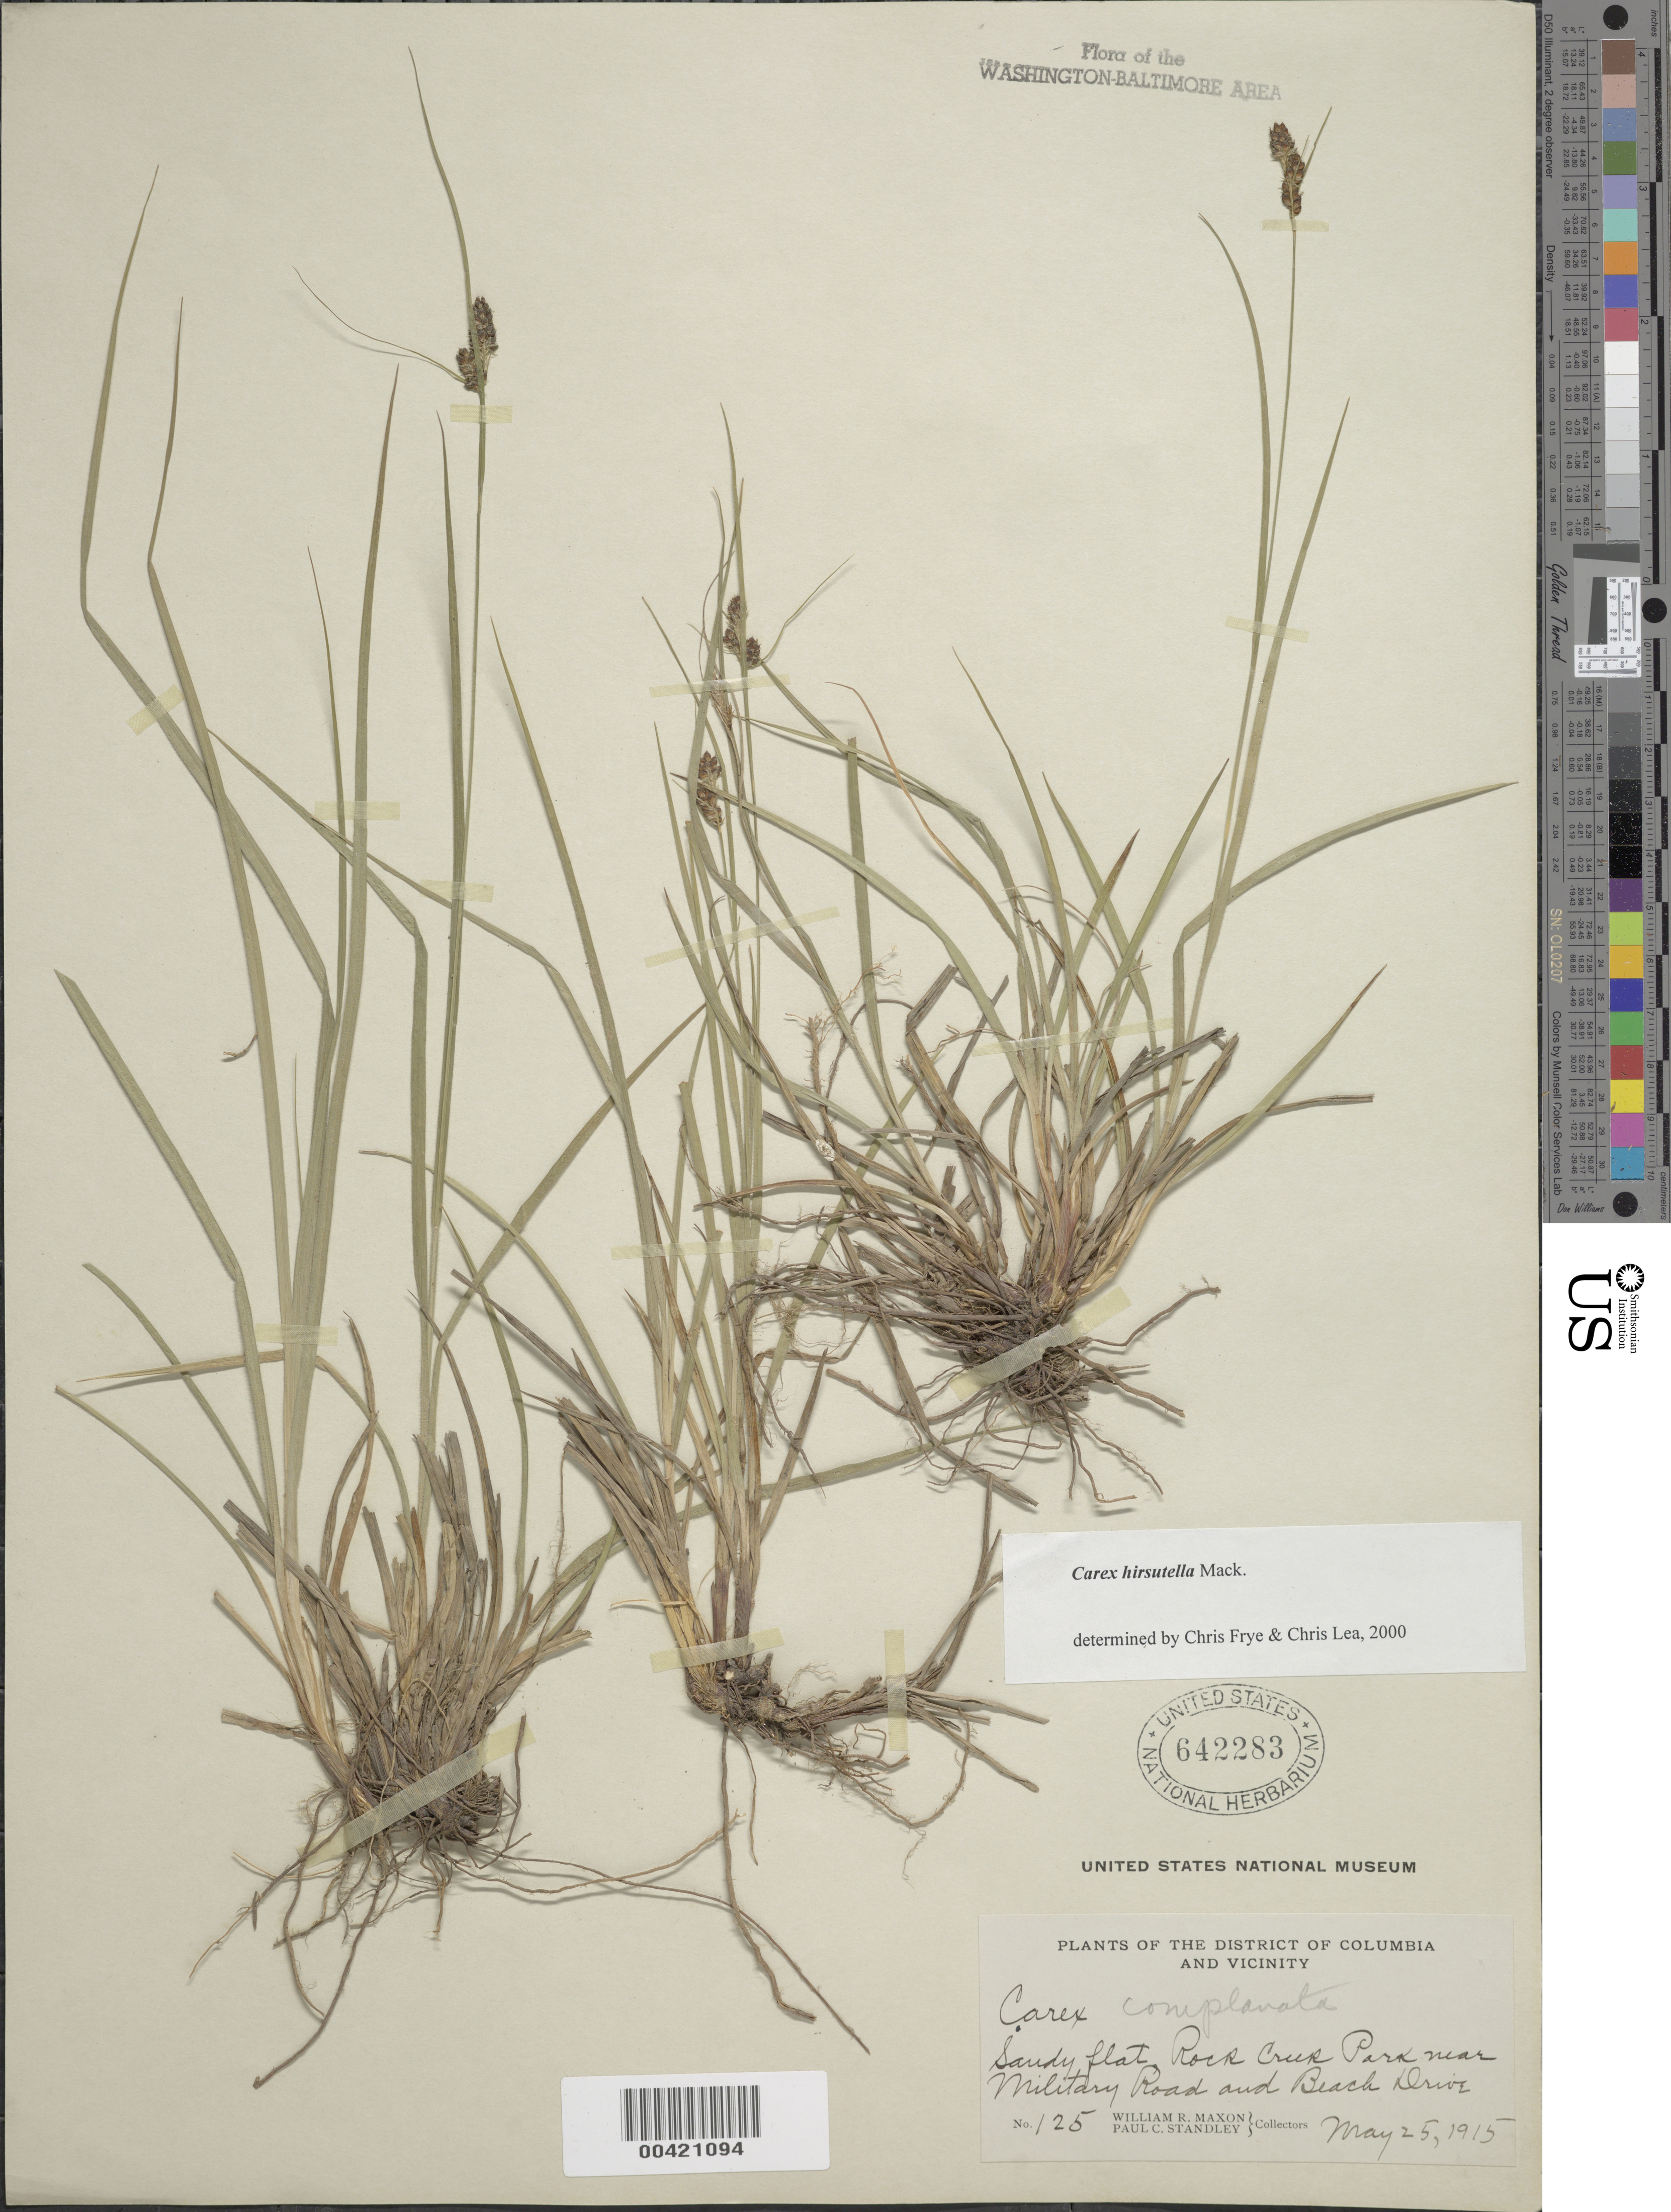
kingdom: Plantae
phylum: Tracheophyta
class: Liliopsida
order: Poales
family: Cyperaceae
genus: Carex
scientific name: Carex hirsutella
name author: Mack.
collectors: W. R. Maxon & P. C. Standley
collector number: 125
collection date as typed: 25 May 1915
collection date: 1915-05-25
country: United States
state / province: District of Columbia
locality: Rock Creek Park near Military Rd. and Beach Dr. Rock Creek Park & vicinity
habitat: Sandy flat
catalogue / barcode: US 642283